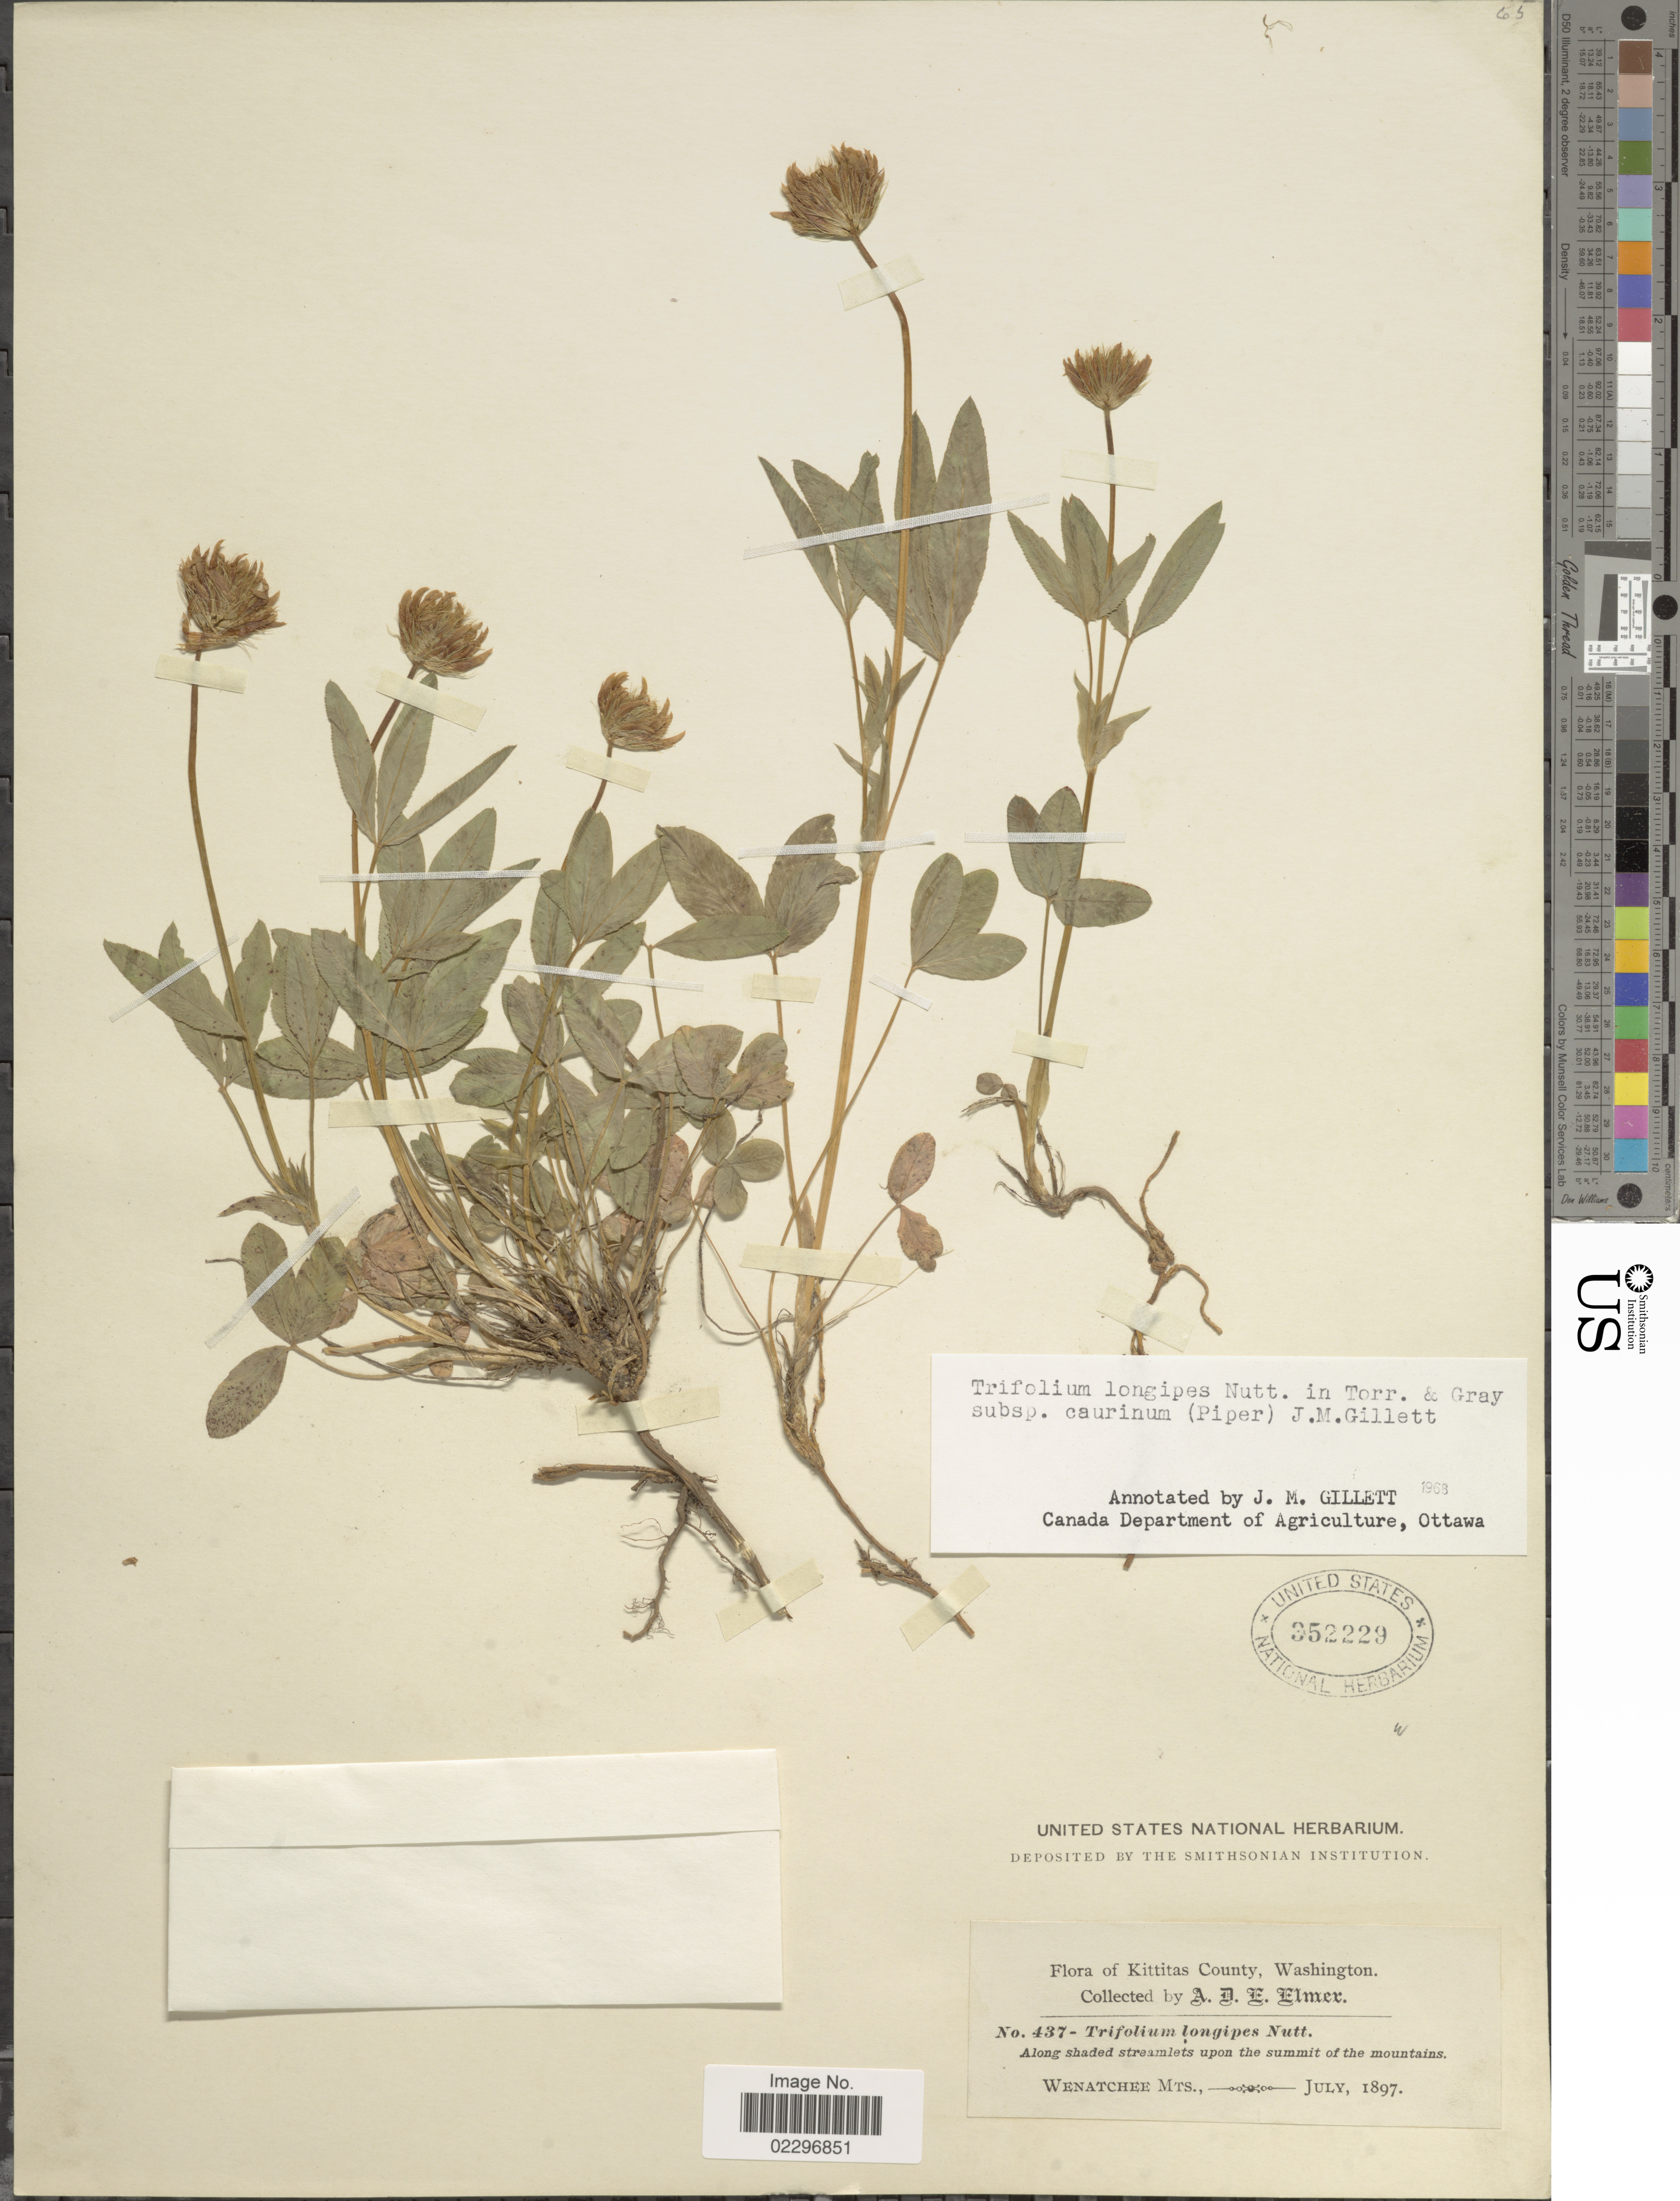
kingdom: Plantae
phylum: Tracheophyta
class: Magnoliopsida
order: Fabales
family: Fabaceae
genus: Trifolium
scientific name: Trifolium longipes subsp. caurinum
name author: (Piper) J.M. Gillett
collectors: A. D. E. Elmer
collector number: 437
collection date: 1897-07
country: United States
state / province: Washington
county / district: Kittitas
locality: Kittitas County, Along shaded streamlest upon the summit of the mountains, Wenatchee Mts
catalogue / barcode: US 352229